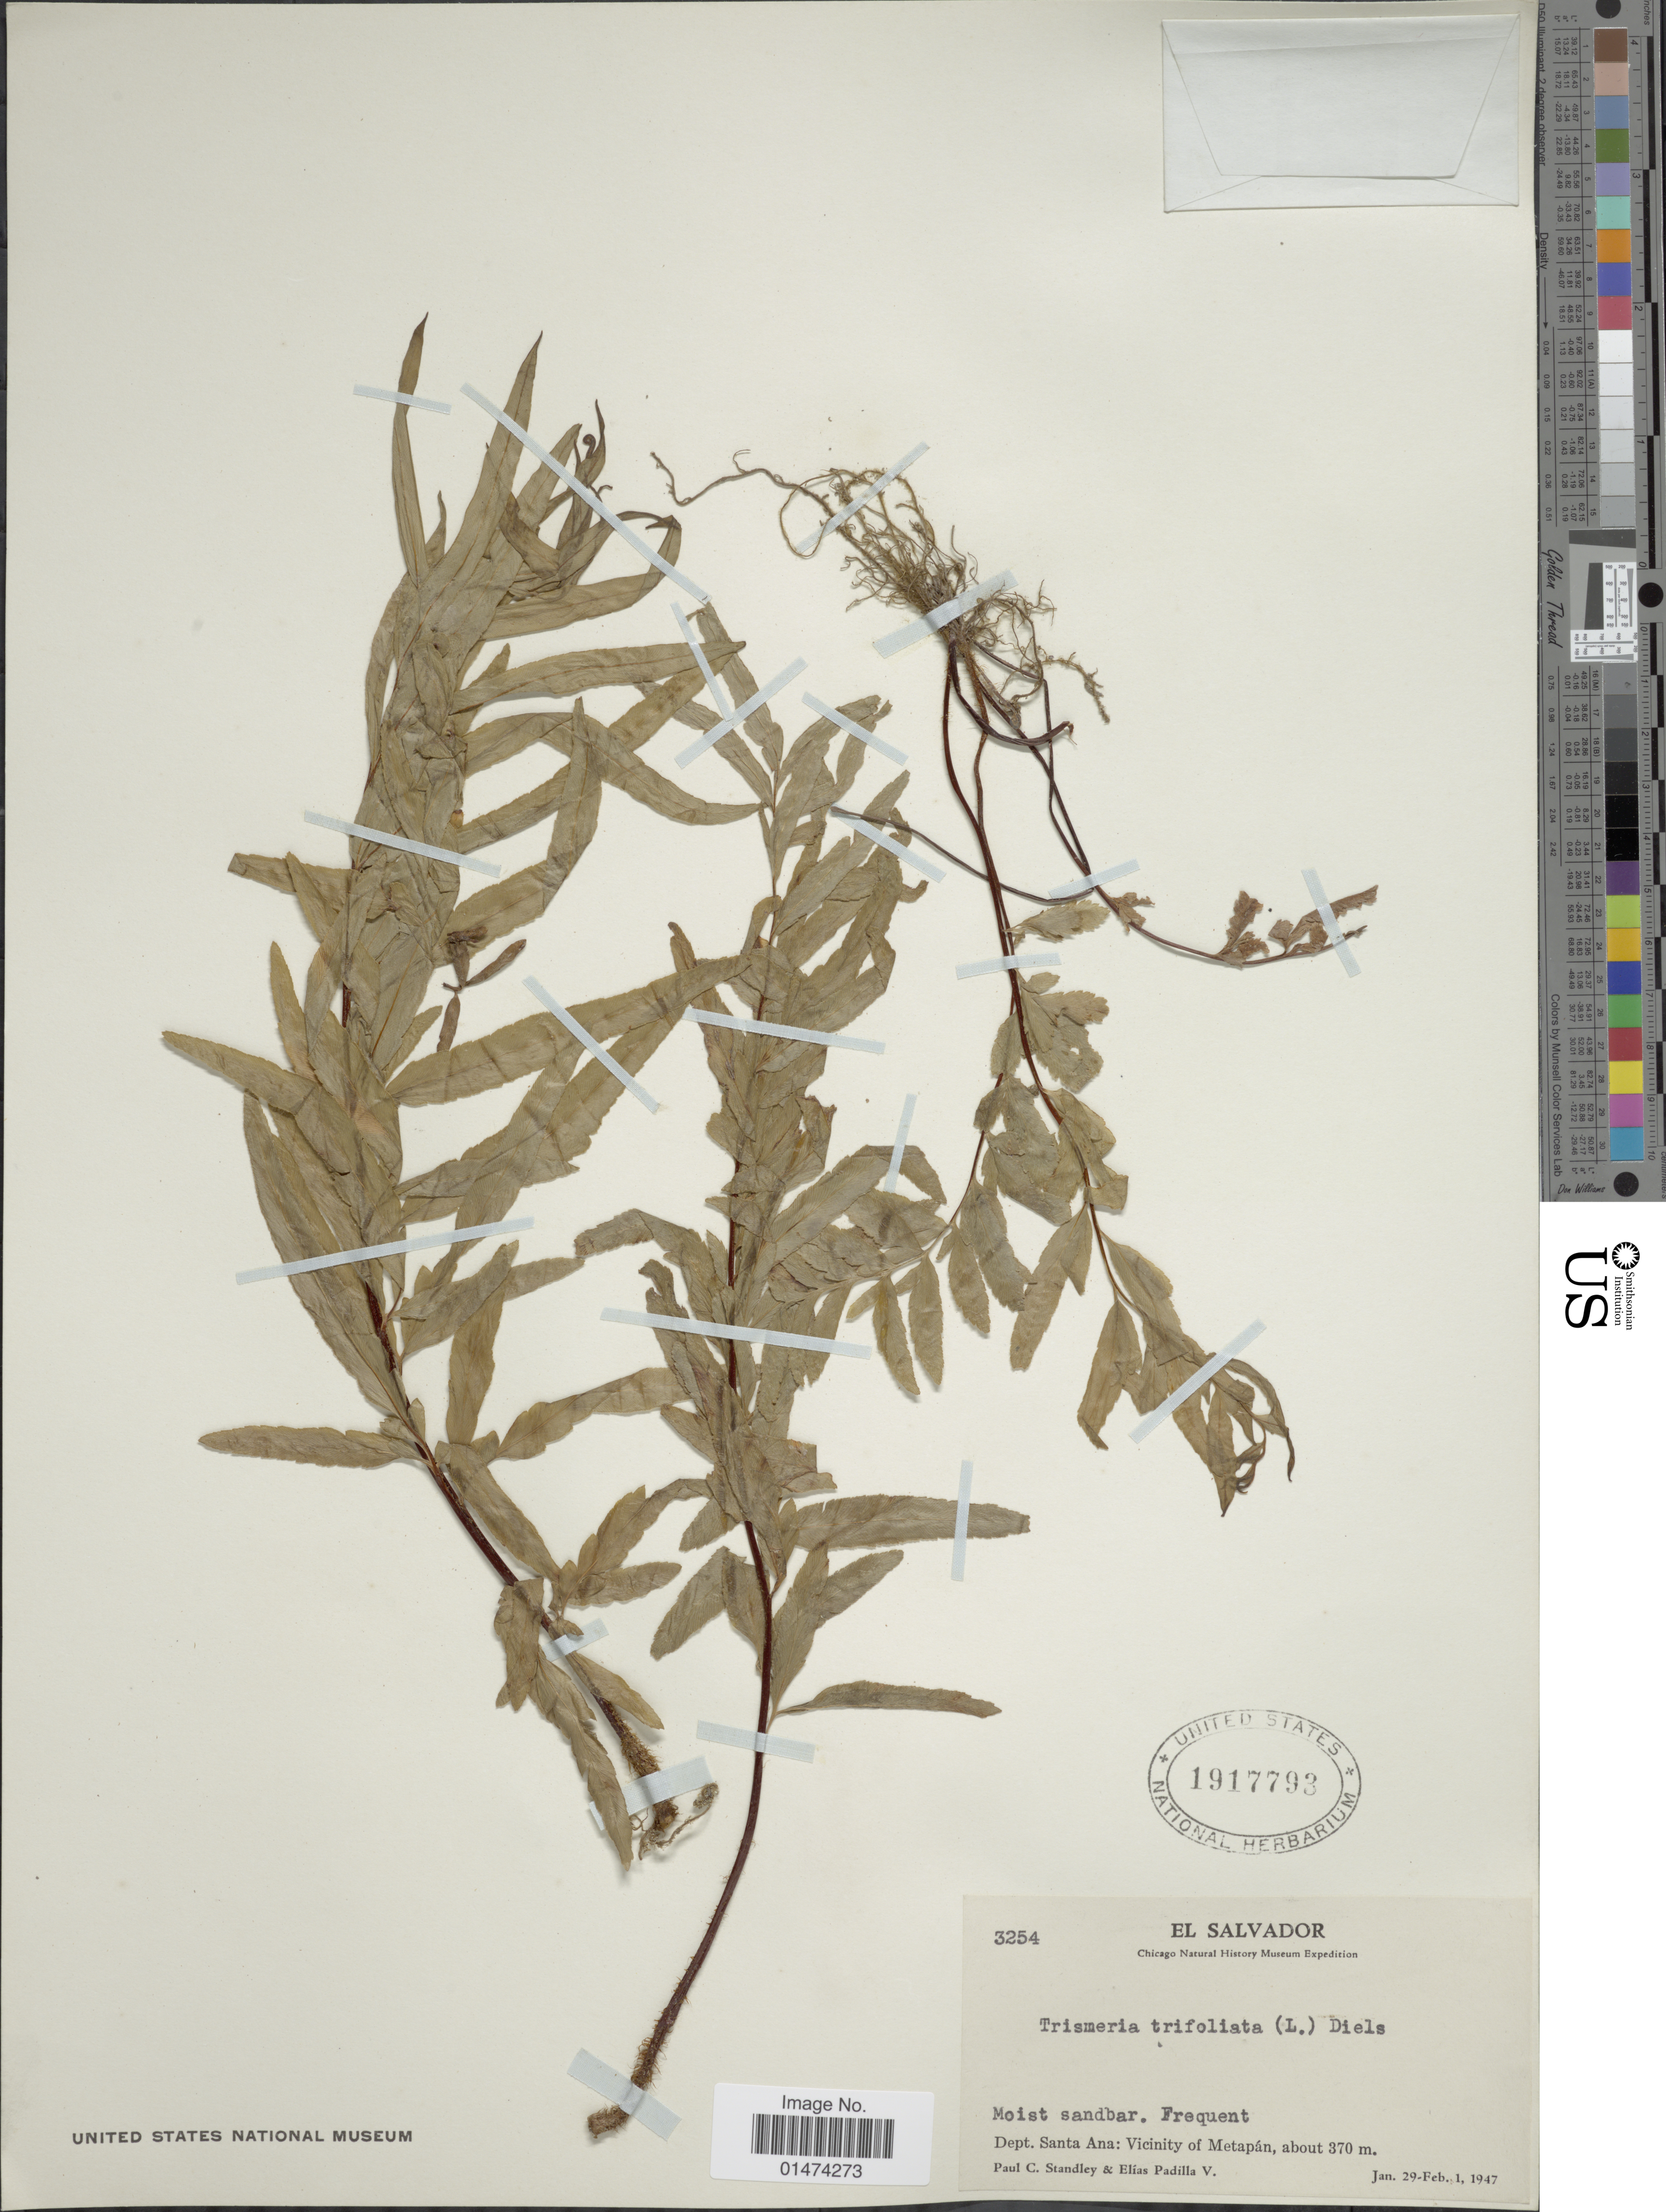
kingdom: Plantae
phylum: Tracheophyta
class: Polypodiopsida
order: Polypodiales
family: Pteridaceae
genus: Pityrogramma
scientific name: Pityrogramma trifoliata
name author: (L.) R.M. Tryon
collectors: P. C. Standley & E. Padilla V.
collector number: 3254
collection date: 1947-01-29/1947-02-01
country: El Salvador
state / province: Santa Ana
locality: Vicinity of Metapan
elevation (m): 370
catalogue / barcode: US 1917793